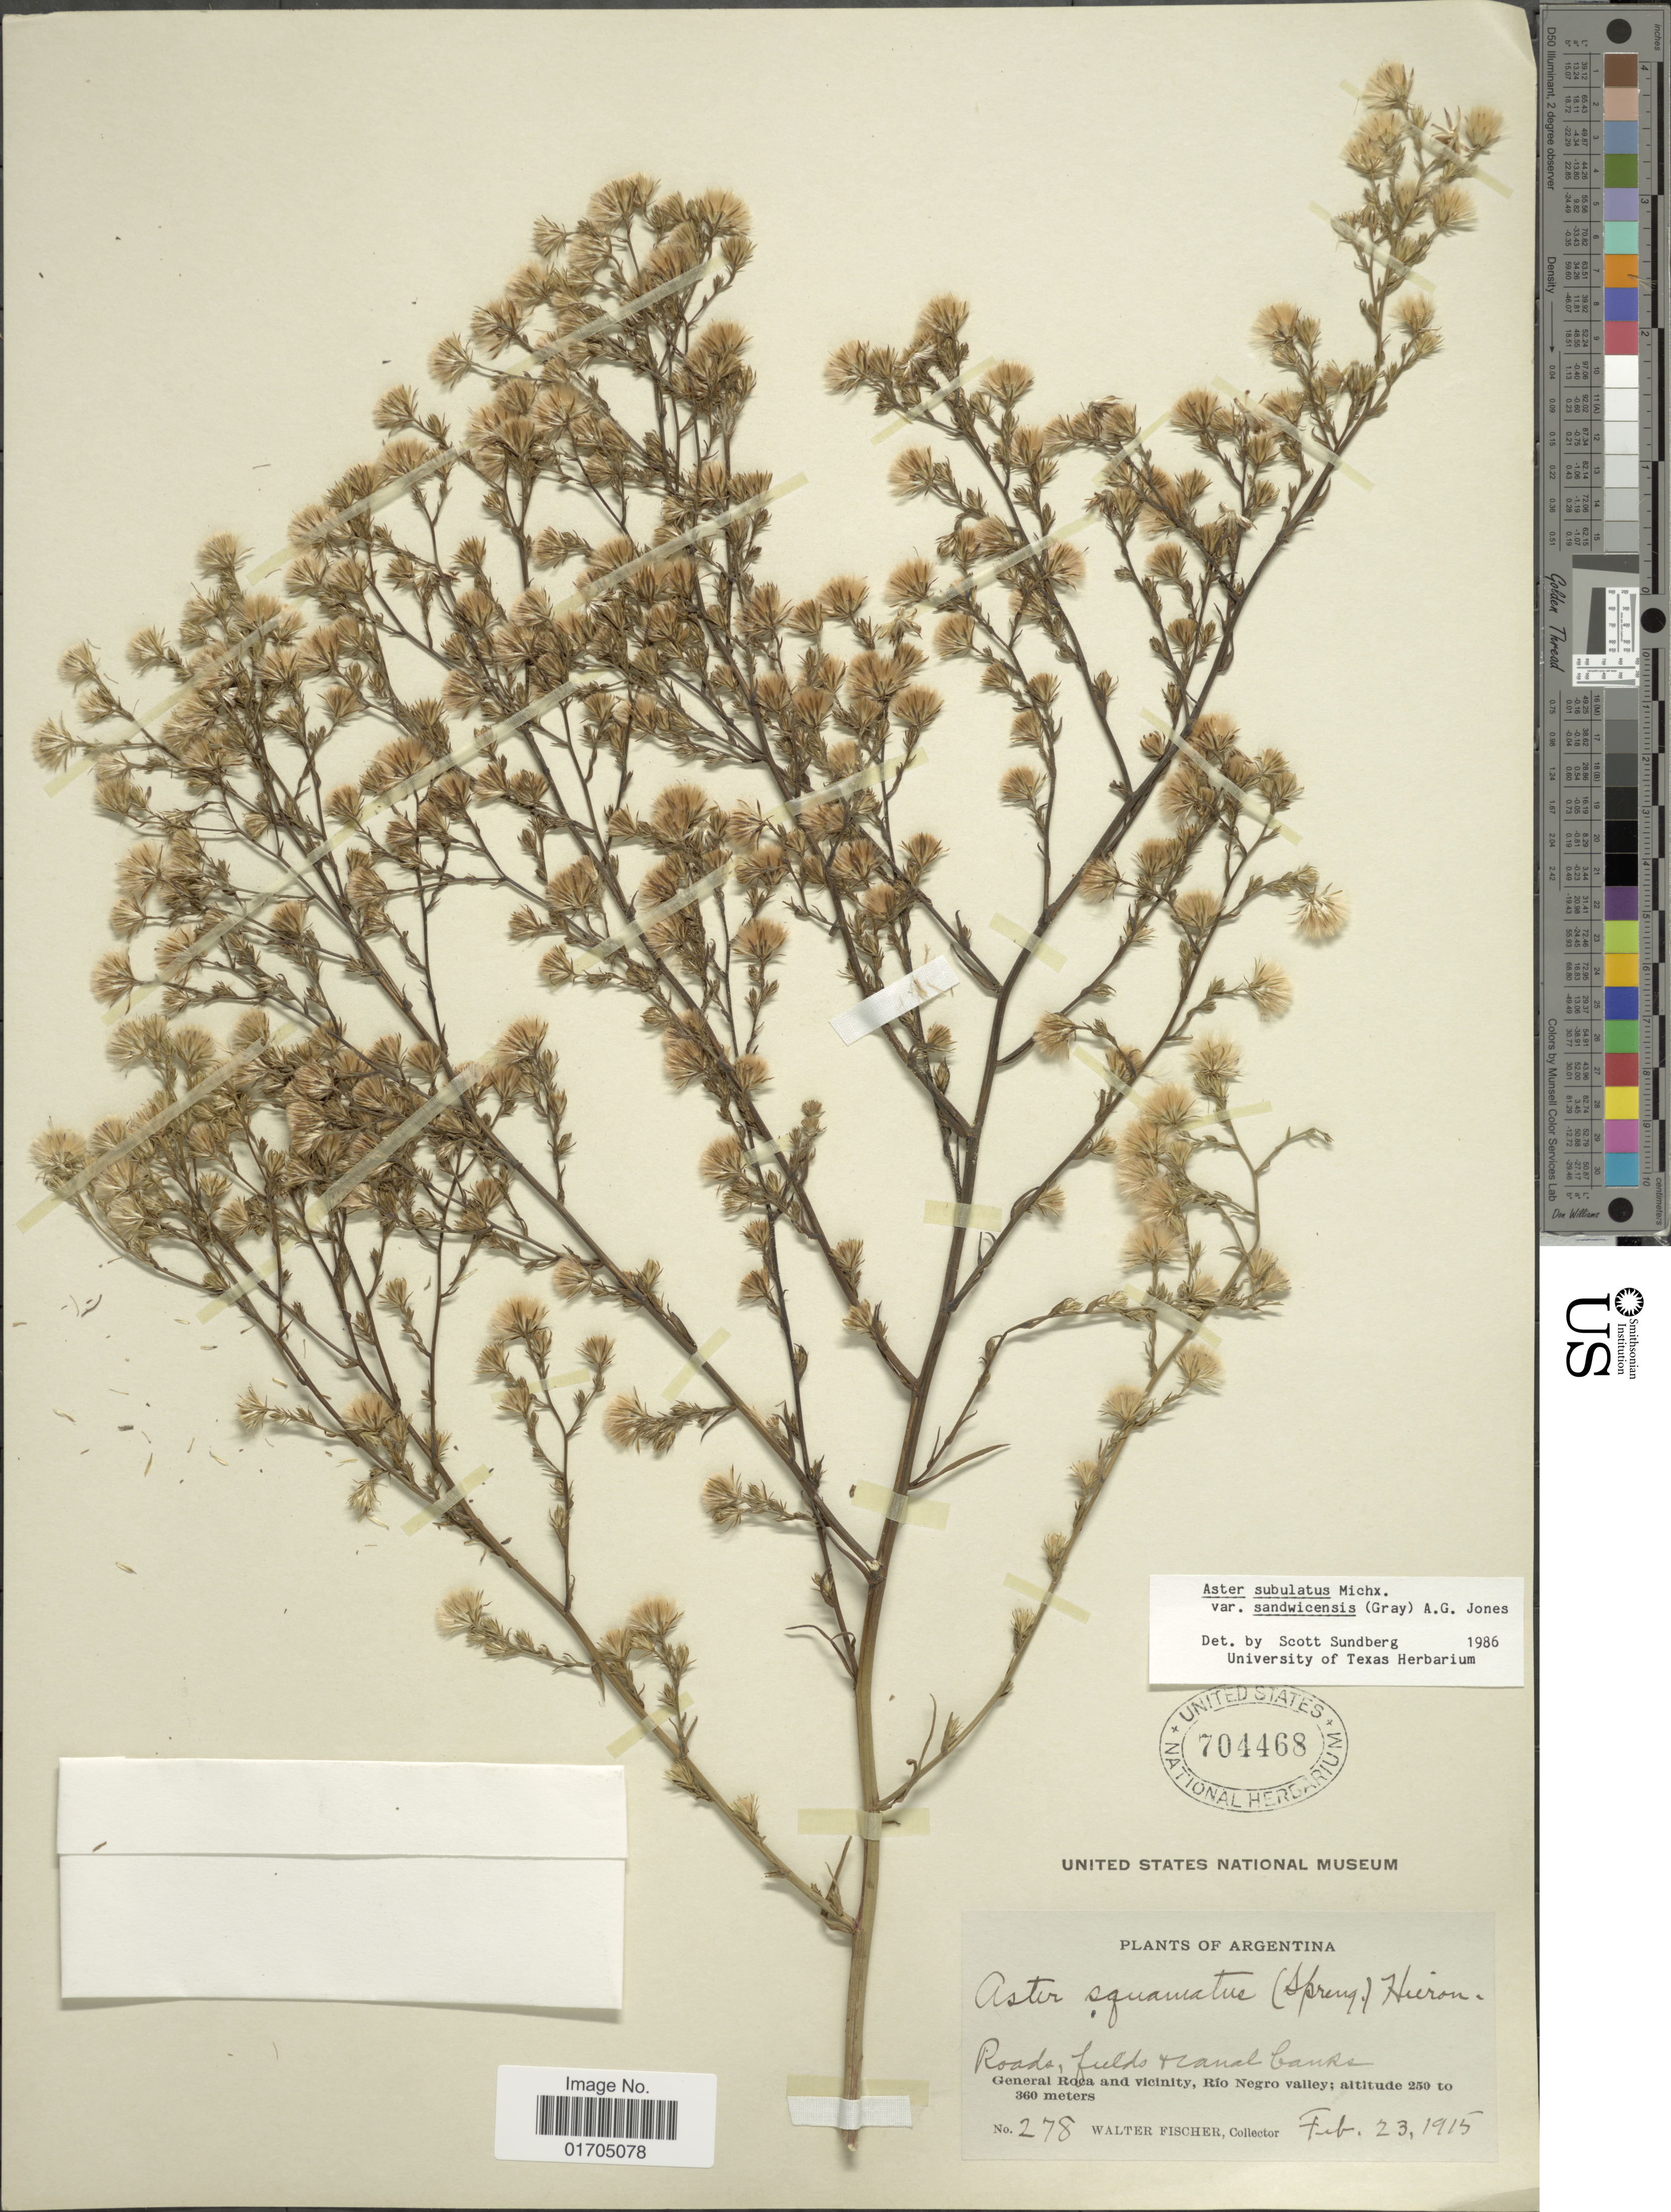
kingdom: Plantae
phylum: Tracheophyta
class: Magnoliopsida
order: Asterales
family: Asteraceae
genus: Symphyotrichum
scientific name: Symphyotrichum subulatum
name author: (Michx.) G.L. Nesom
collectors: W. Fischer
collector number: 278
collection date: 1915-02-23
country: Argentina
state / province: Rio Negro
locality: Roads, fields & canal banks, General Roca and vicinity, Río Negro valley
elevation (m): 250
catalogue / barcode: US 704468